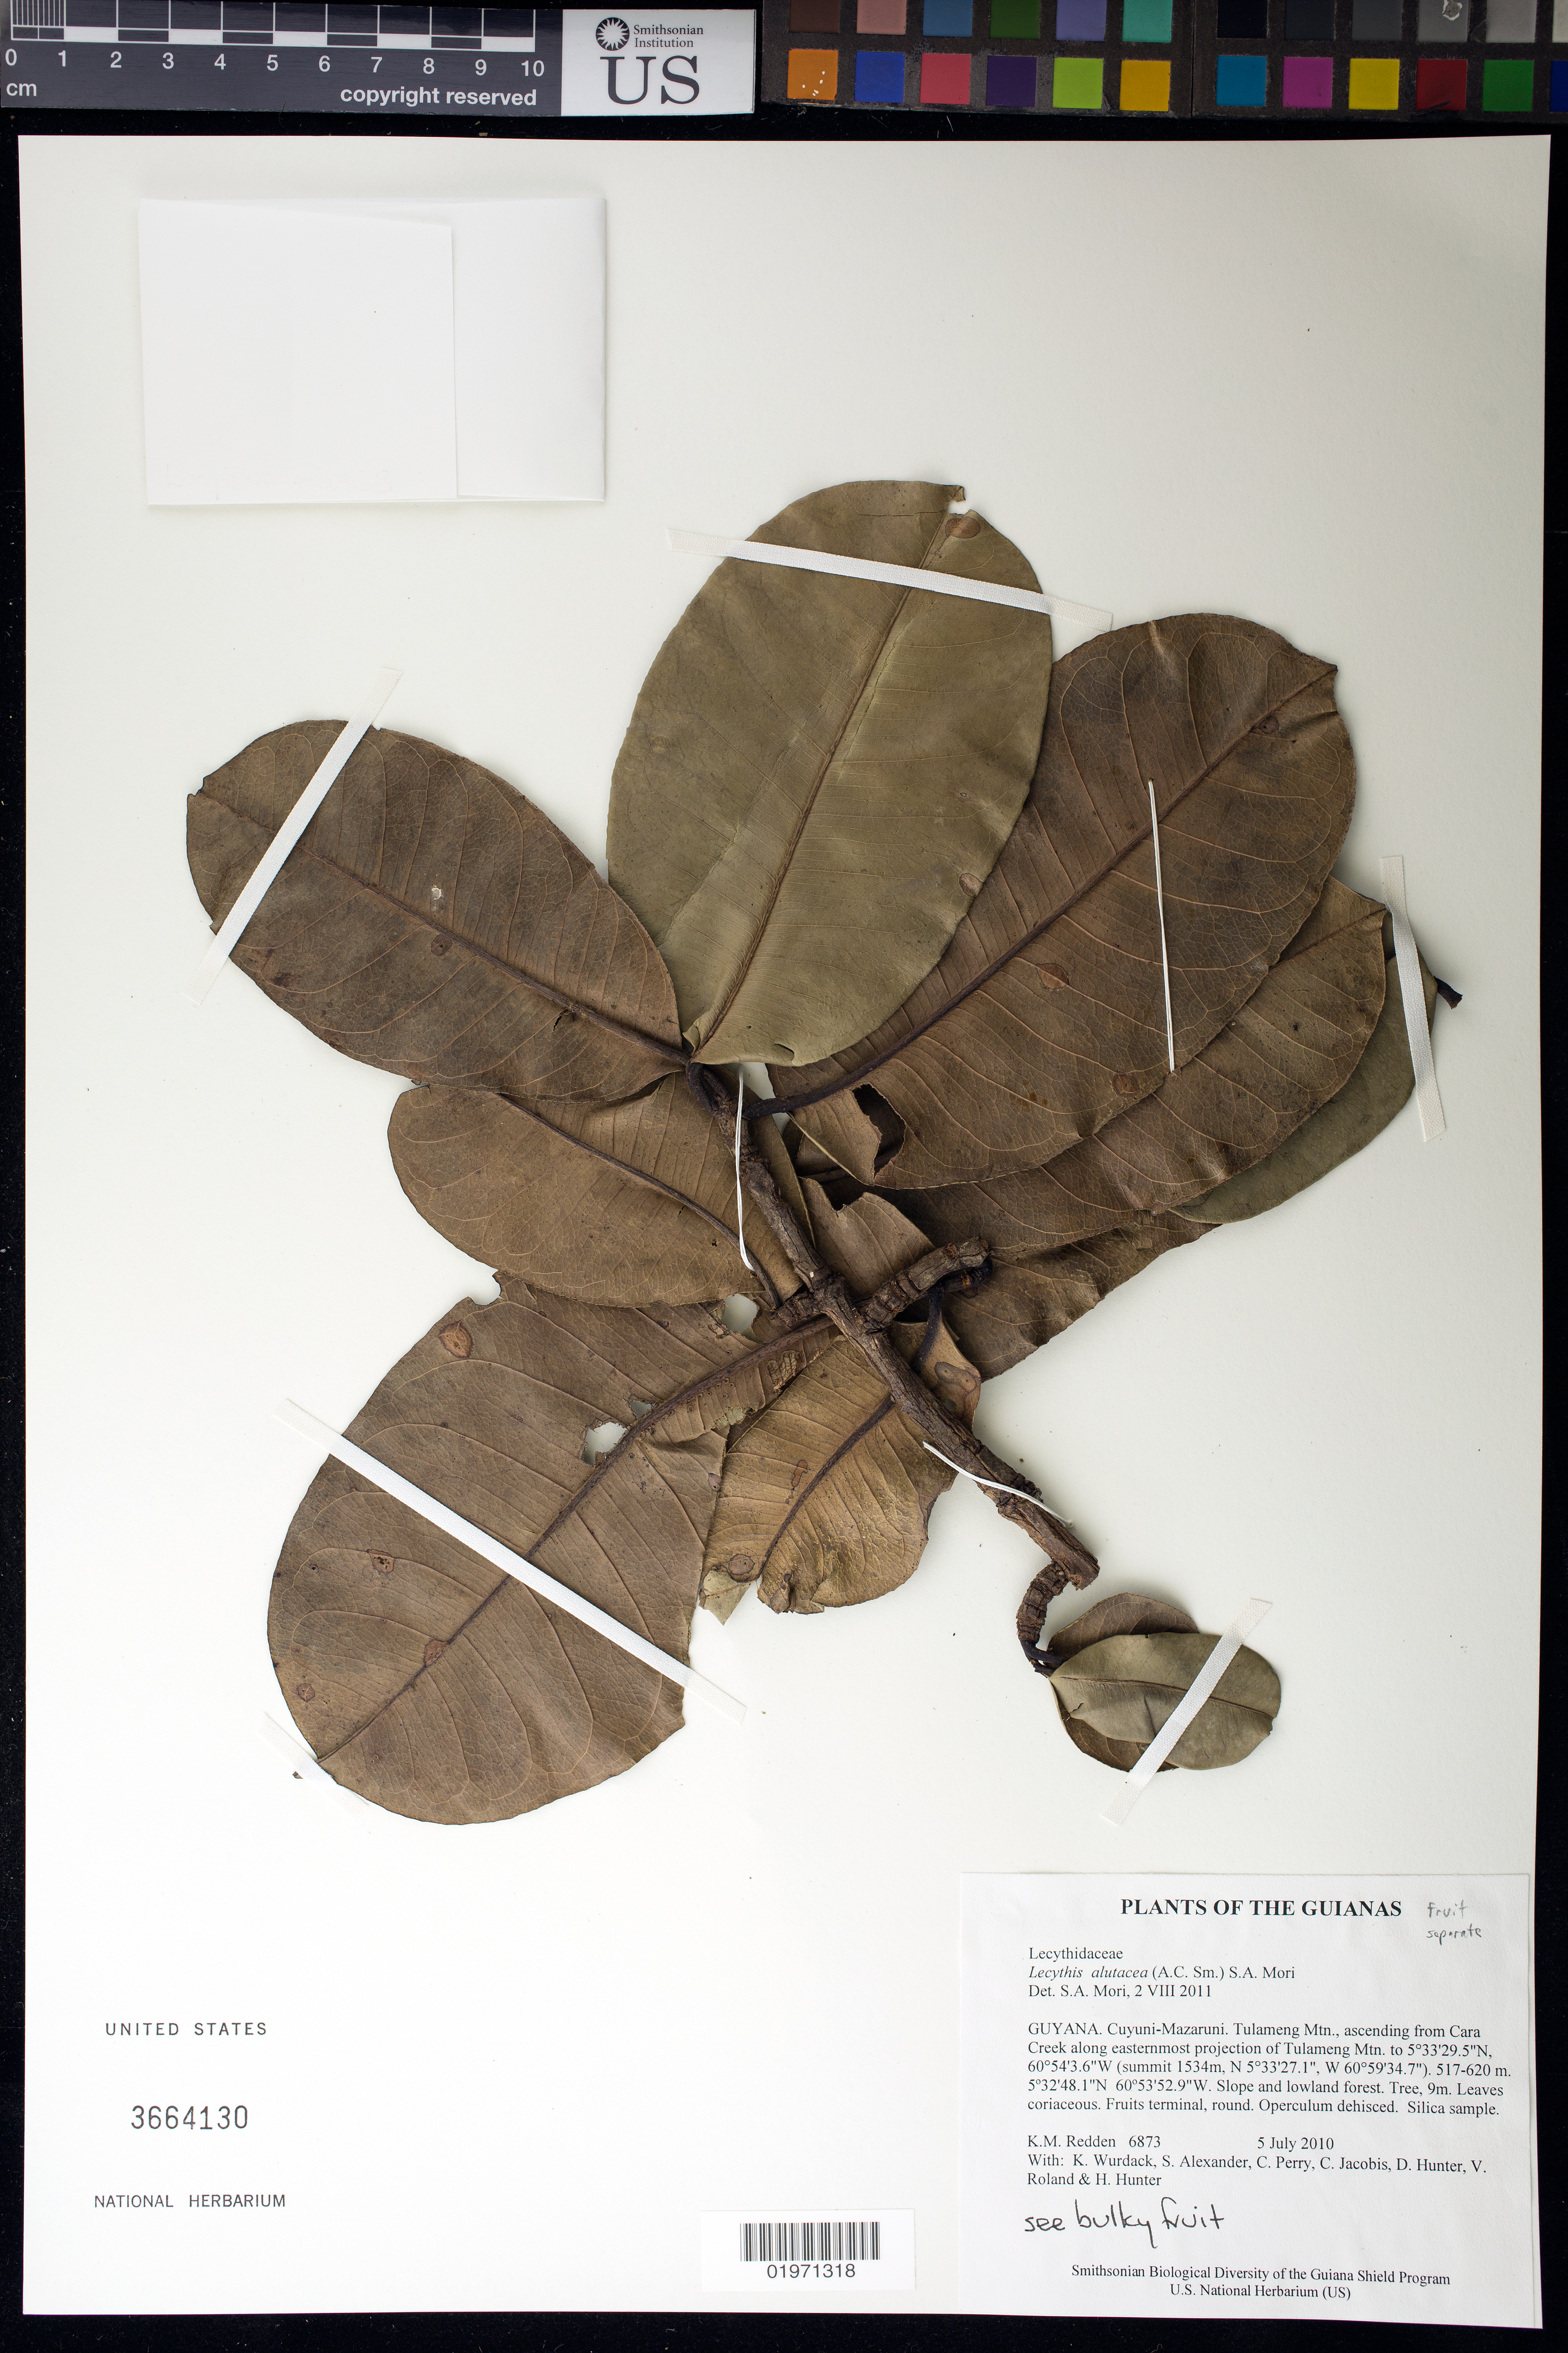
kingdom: Plantae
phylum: Tracheophyta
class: Magnoliopsida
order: Ericales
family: Lecythidaceae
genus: Lecythis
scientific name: Lecythis alutacea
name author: (A.C. Sm.) S.A. Mori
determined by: Mori, Scott A.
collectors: K. M. Redden, K. Wurdack, S. N. Alexander, C. Perry, C. Jacobis, D. Hunter, V. Roland & H. Hunter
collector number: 6873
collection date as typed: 5 July 2010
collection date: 2010-07-05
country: Guyana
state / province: Cuyuni-Mazaruni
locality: Tulameng Mtn., ascending from Cara Creek along easternmost projection of Tulameng Mtn. to 5°33'29.5"N, 60°54'3.6"W (summit 1534m, N 5°33'27.1", W 60°59'34.7")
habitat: Slope and lowland forest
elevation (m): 517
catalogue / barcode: US 3664130